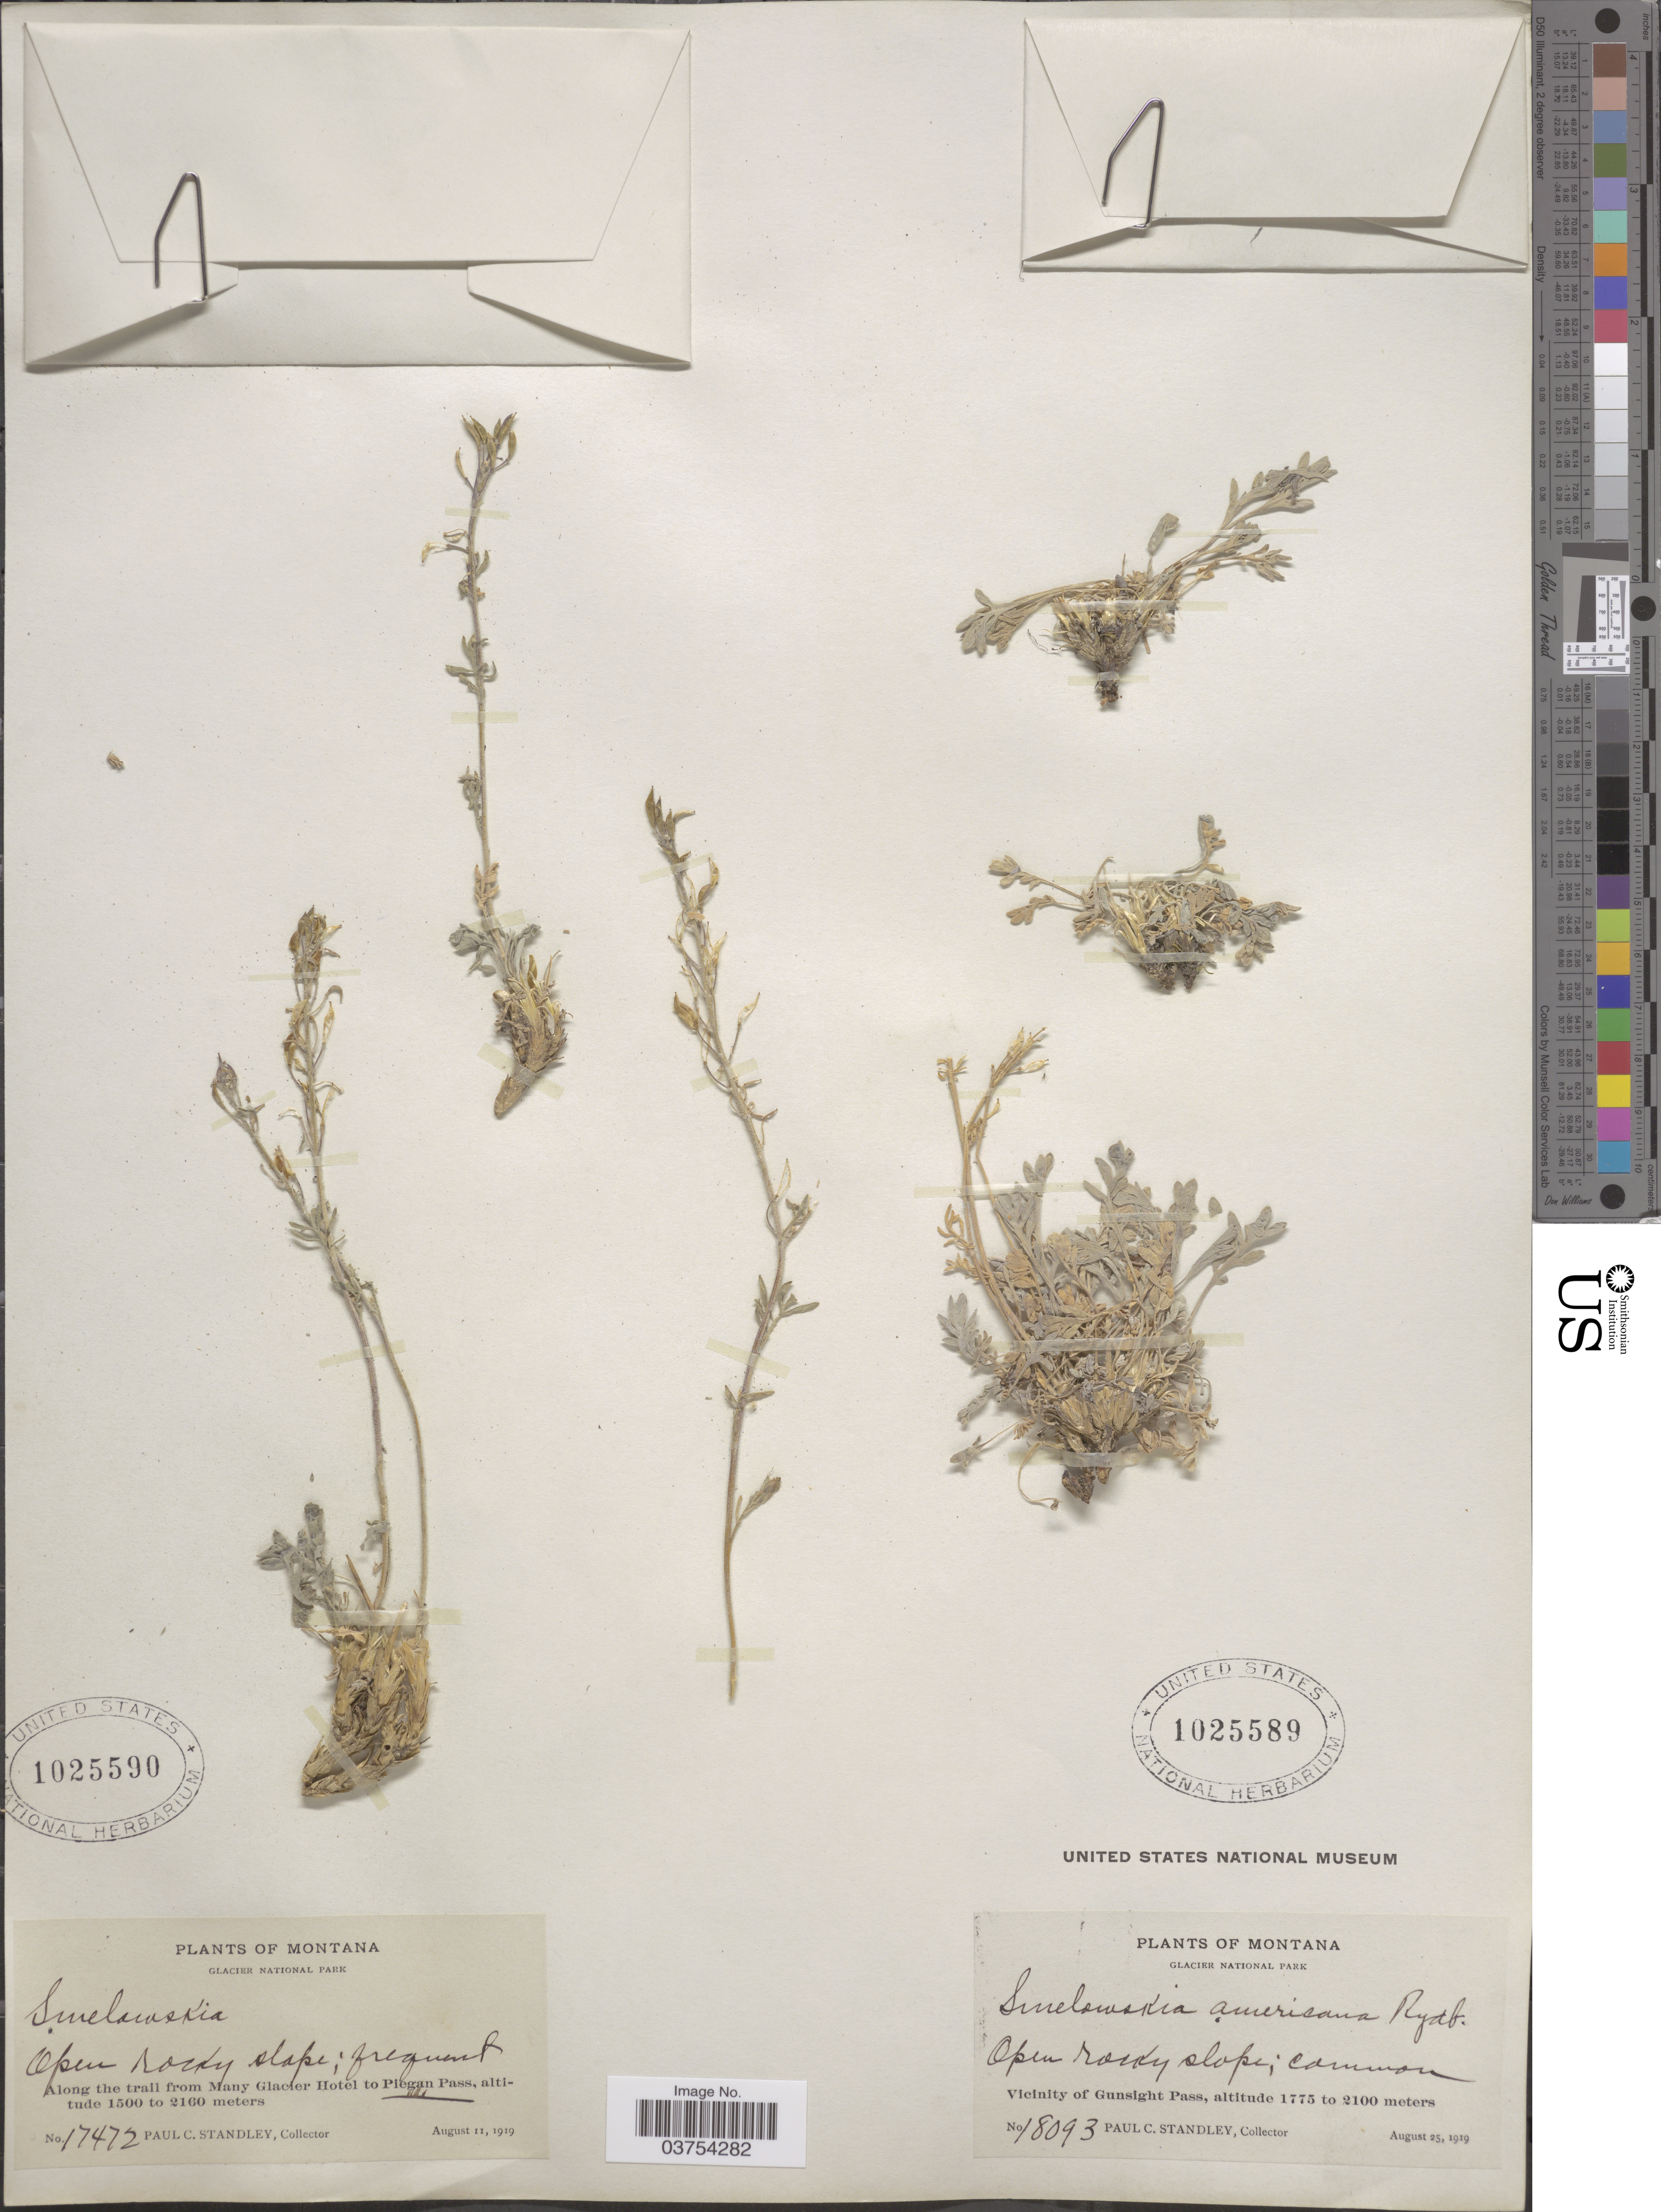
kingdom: Plantae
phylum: Tracheophyta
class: Magnoliopsida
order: Brassicales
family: Brassicaceae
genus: Smelowskia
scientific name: Smelowskia calycina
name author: (Stephan) C.A. Mey.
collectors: P. C. Standley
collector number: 17472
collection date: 1919-08-11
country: United States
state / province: Montana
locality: Glacier National Park. Along the trail from Many Glacier Hotel to Piegan Pass.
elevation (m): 1500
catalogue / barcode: US 1025590-2